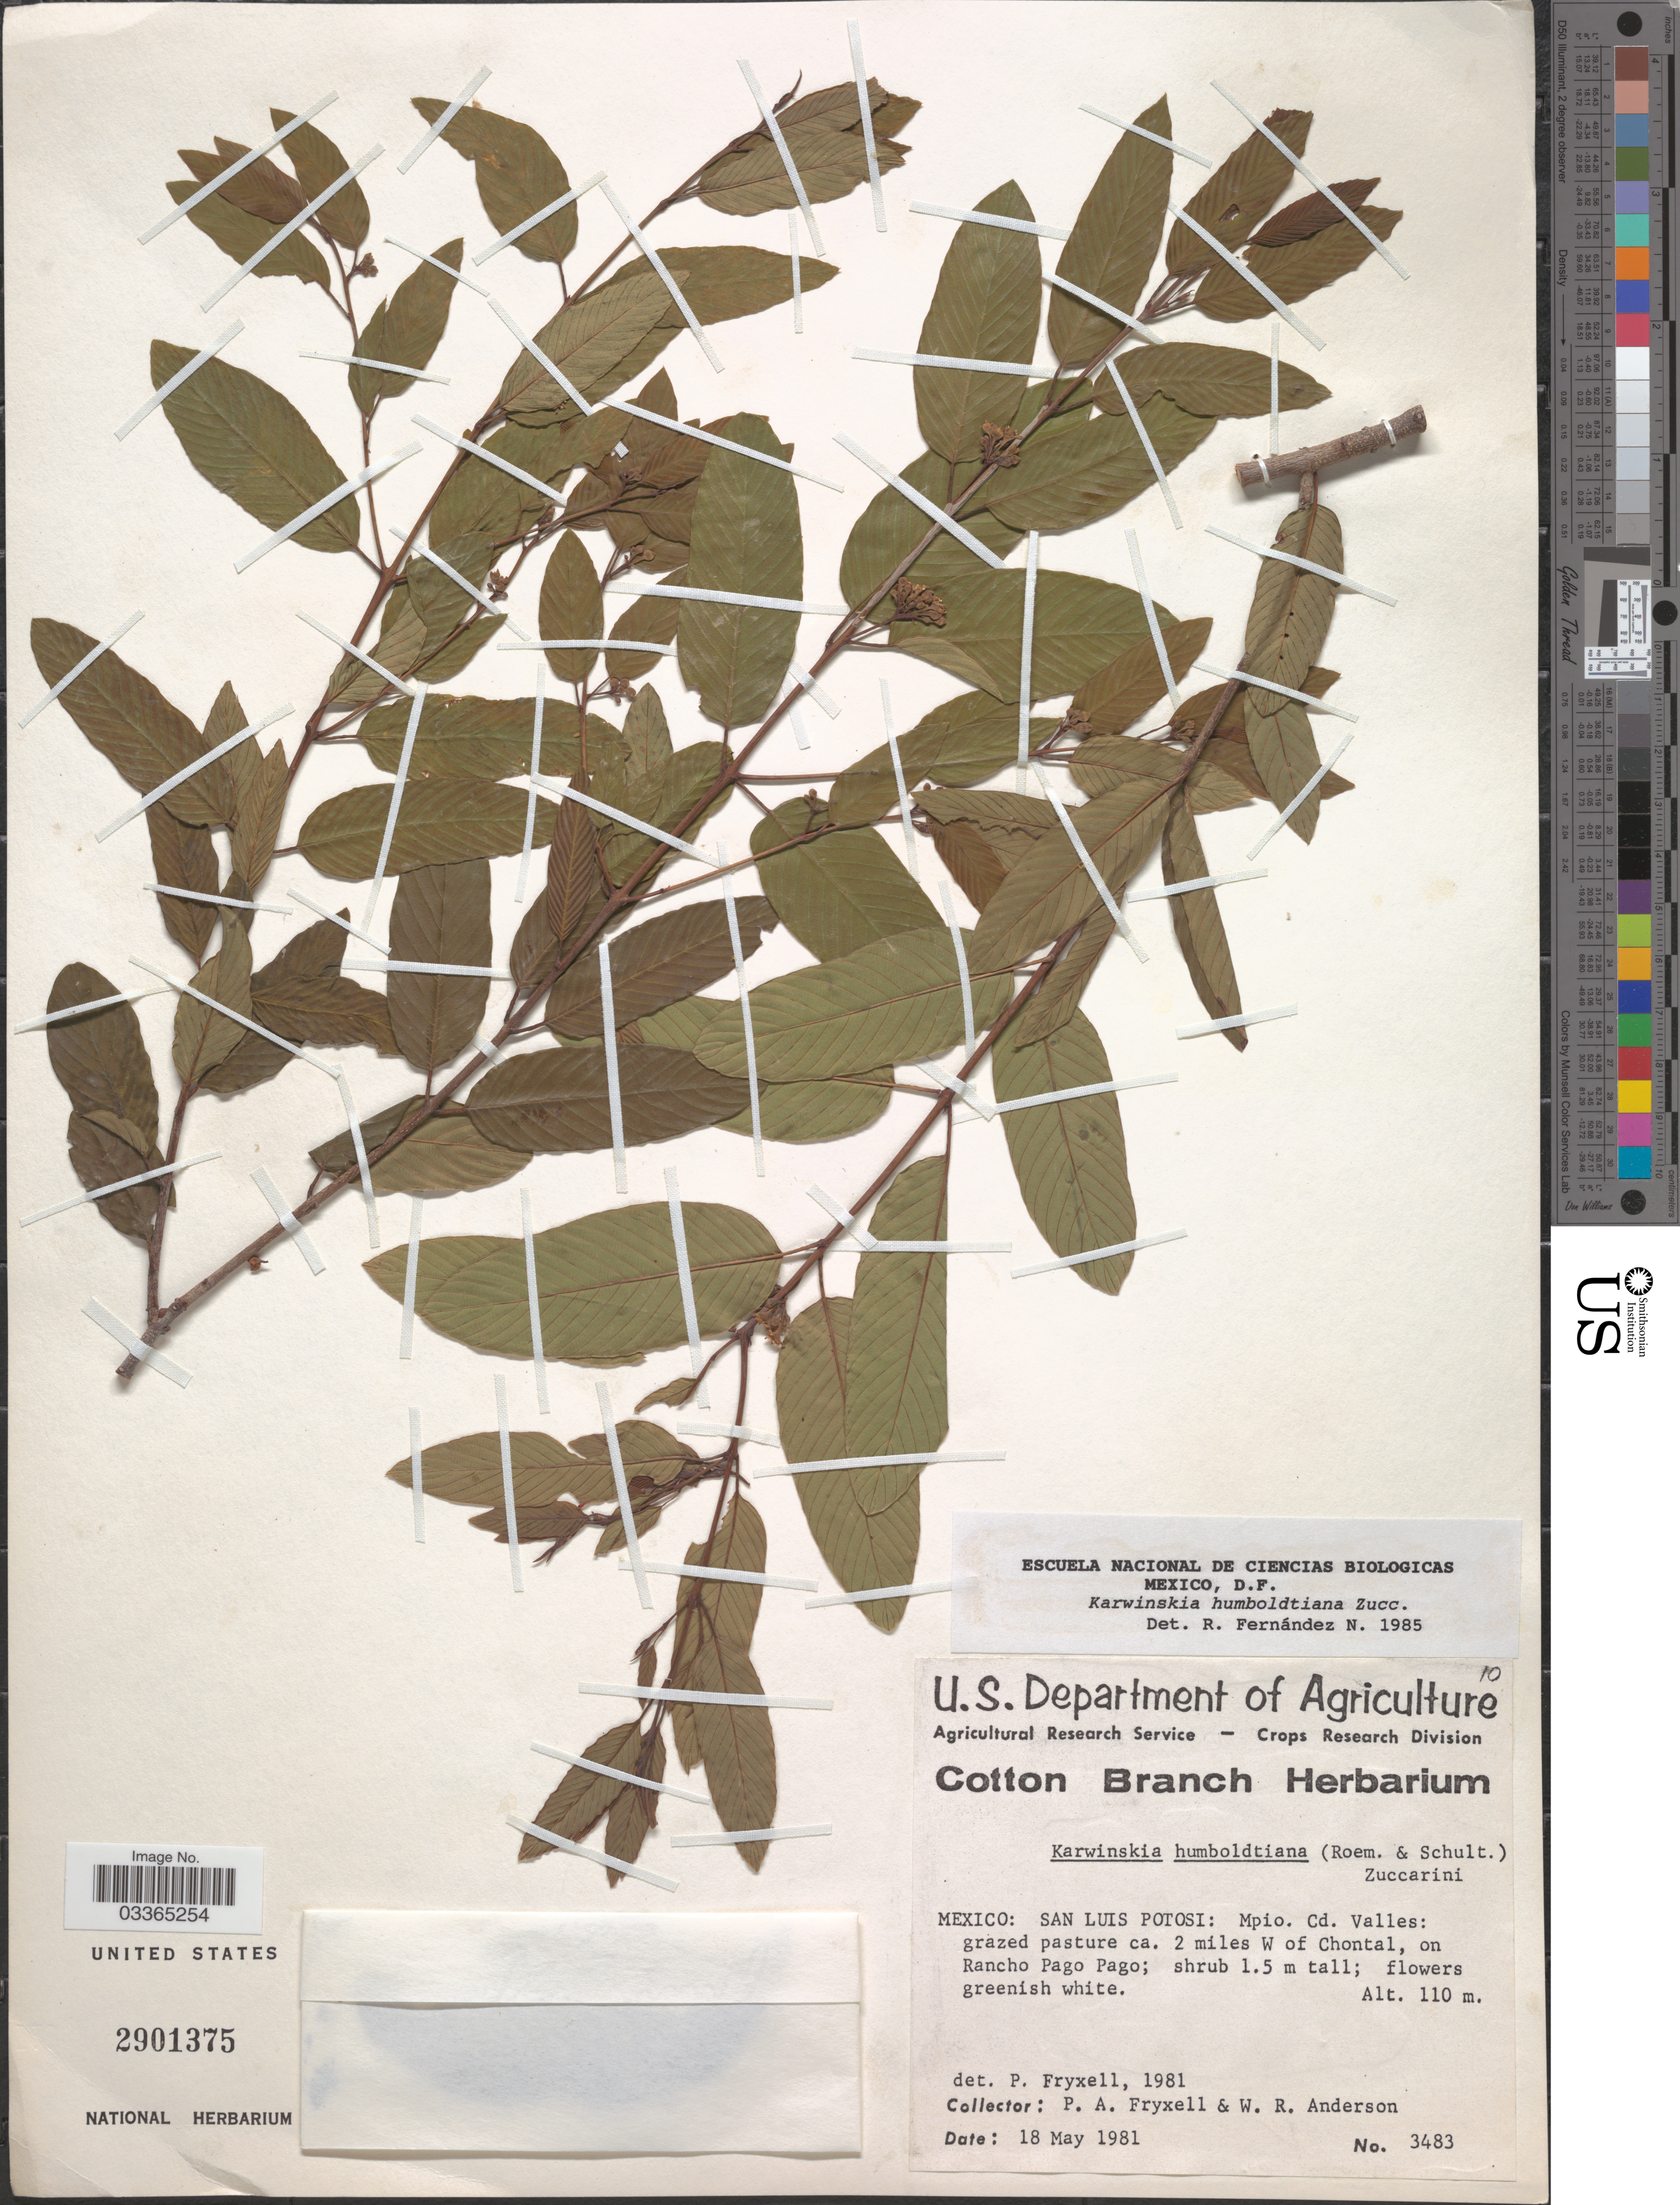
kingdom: Plantae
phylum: Tracheophyta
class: Magnoliopsida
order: Rosales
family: Rhamnaceae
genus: Karwinskia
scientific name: Karwinskia humboldtiana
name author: (Schult.) Zucc.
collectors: P. A. Fryxell & W. Anderson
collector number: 3483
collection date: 1981-05-18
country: Mexico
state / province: San Luis Potosí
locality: Mpio. Cd. Valles: grazed pasture ca. 2 miles W of Chontal, on Rancho Pago Pago.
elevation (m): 110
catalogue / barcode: US 2901375